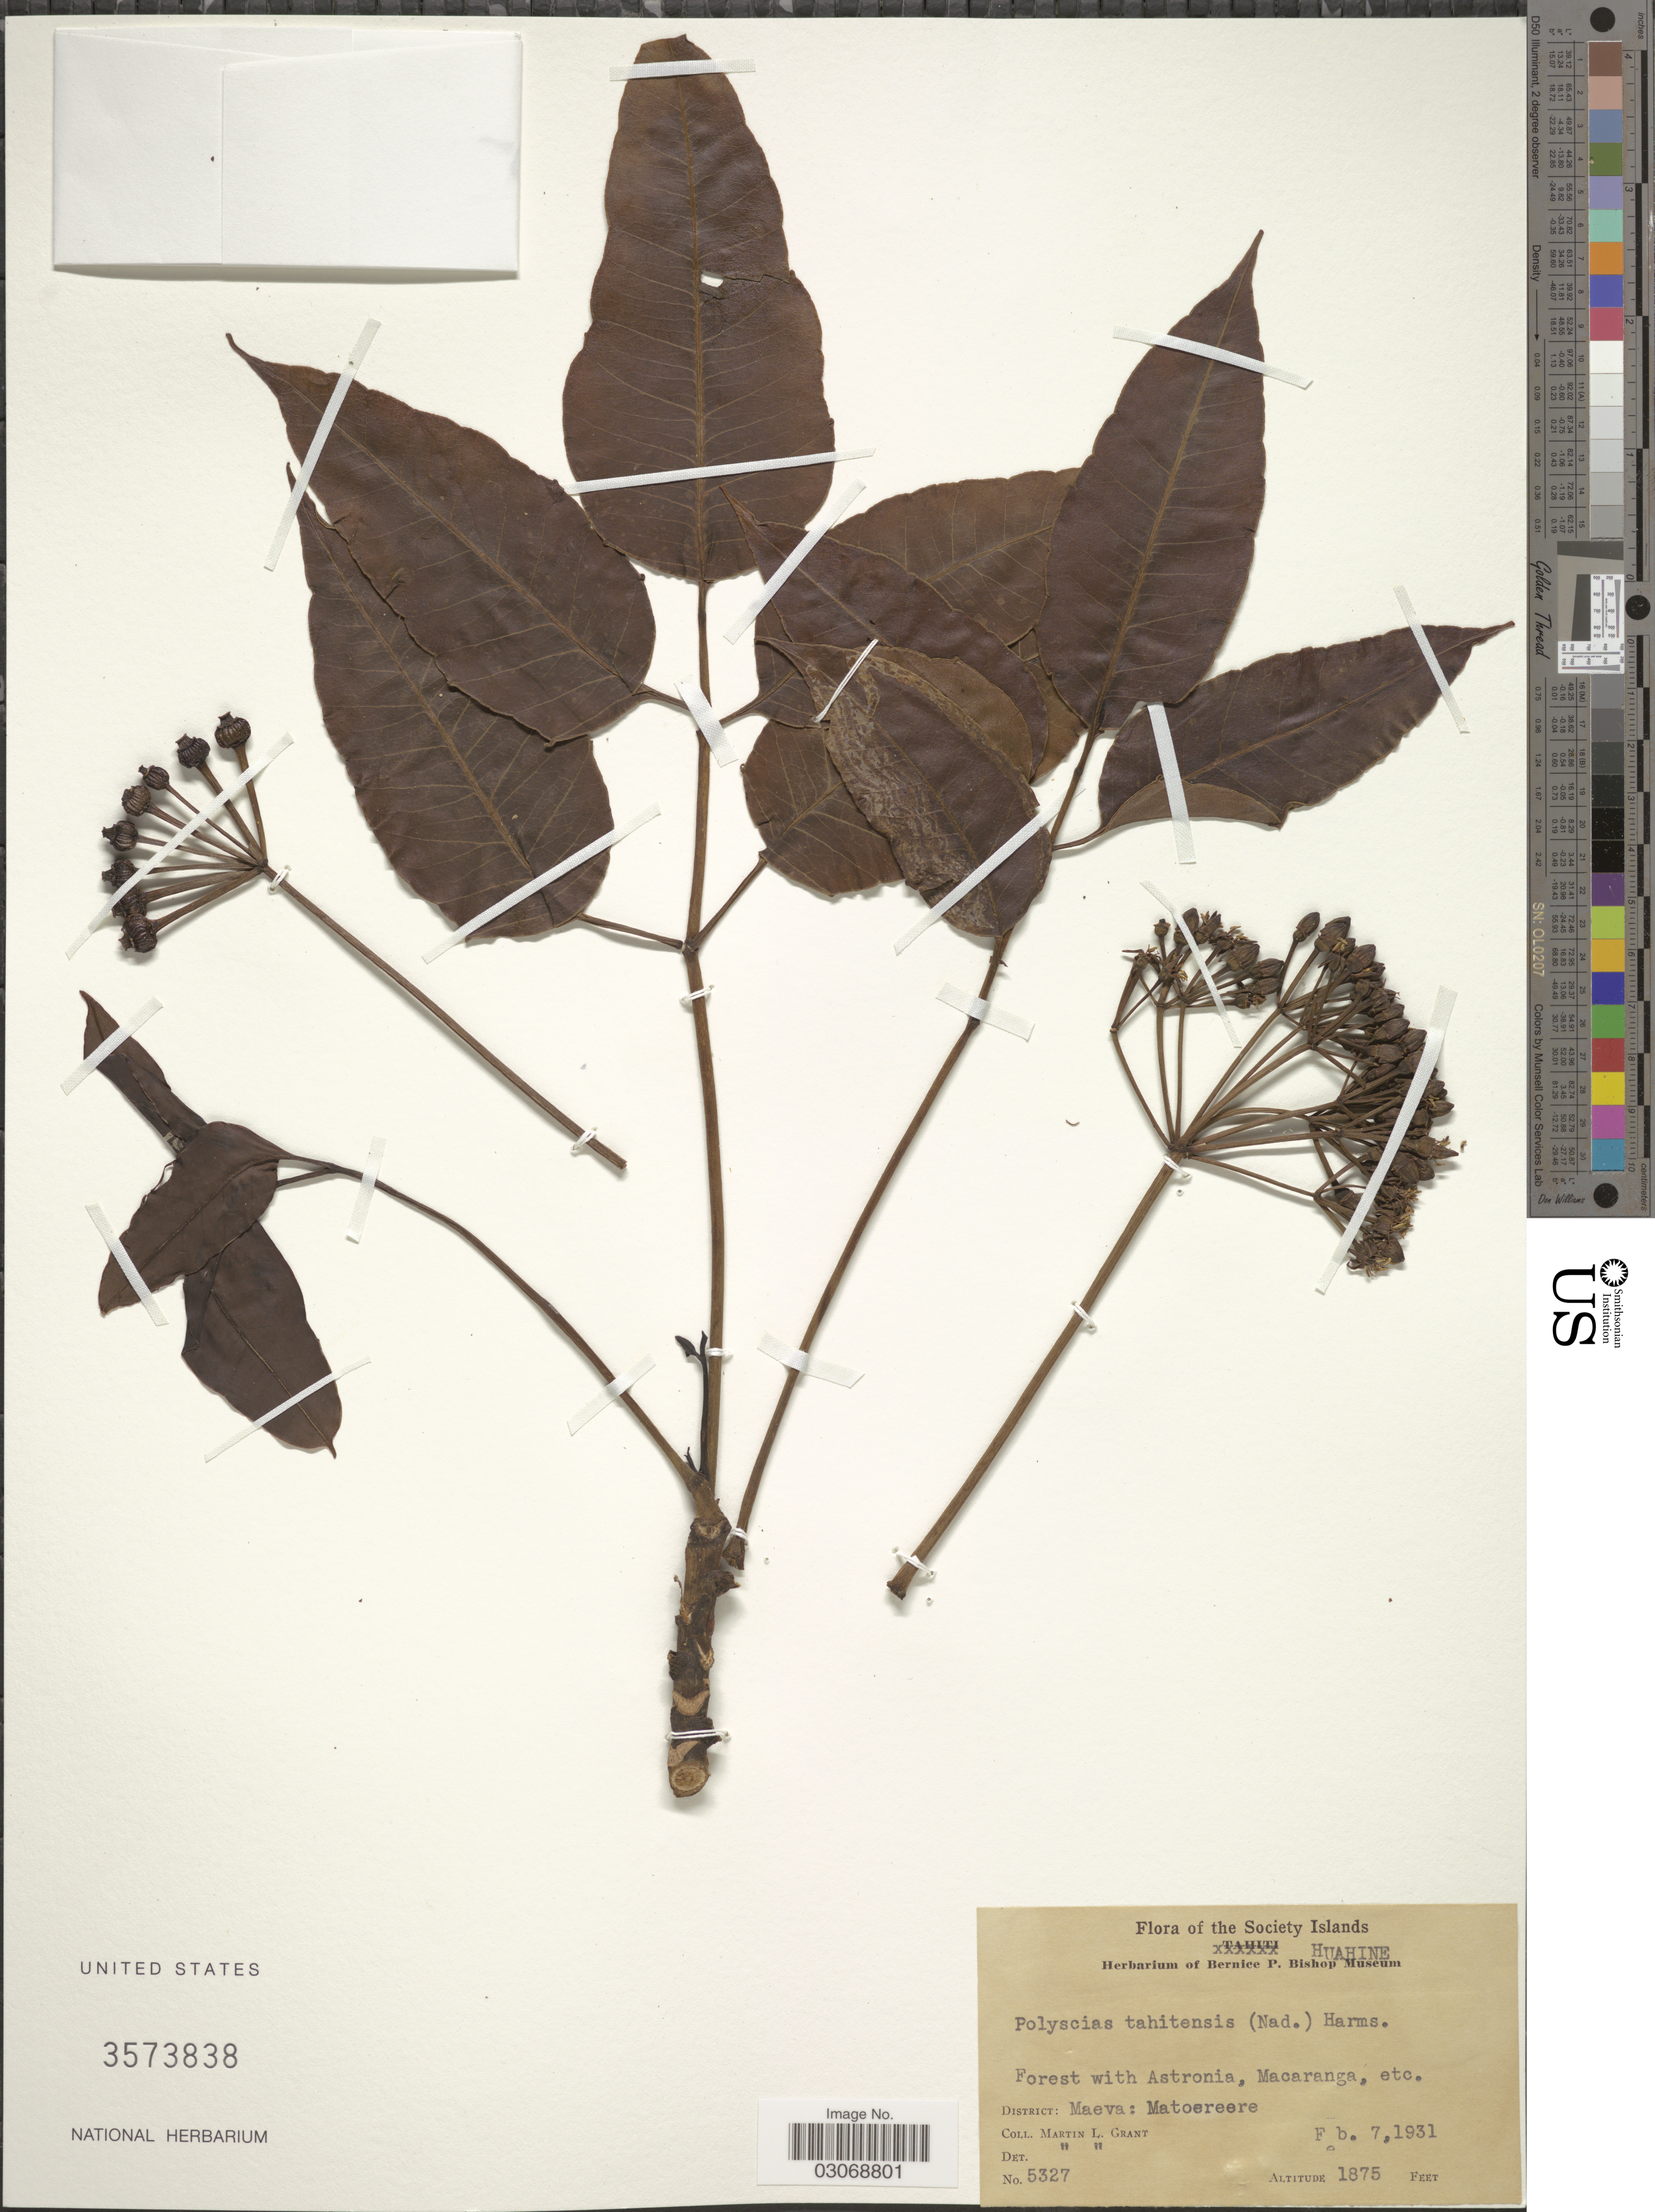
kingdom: Plantae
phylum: Tracheophyta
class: Magnoliopsida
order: Apiales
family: Araliaceae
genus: Polyscias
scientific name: Polyscias tahitensis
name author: (Nadeaud) Harms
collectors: M. L. Grant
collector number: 5327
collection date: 1931-02-07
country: French Polynesia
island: Huahine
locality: The Society Islands, District: Maeva: Matoereere.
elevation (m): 572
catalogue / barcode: US 3573838